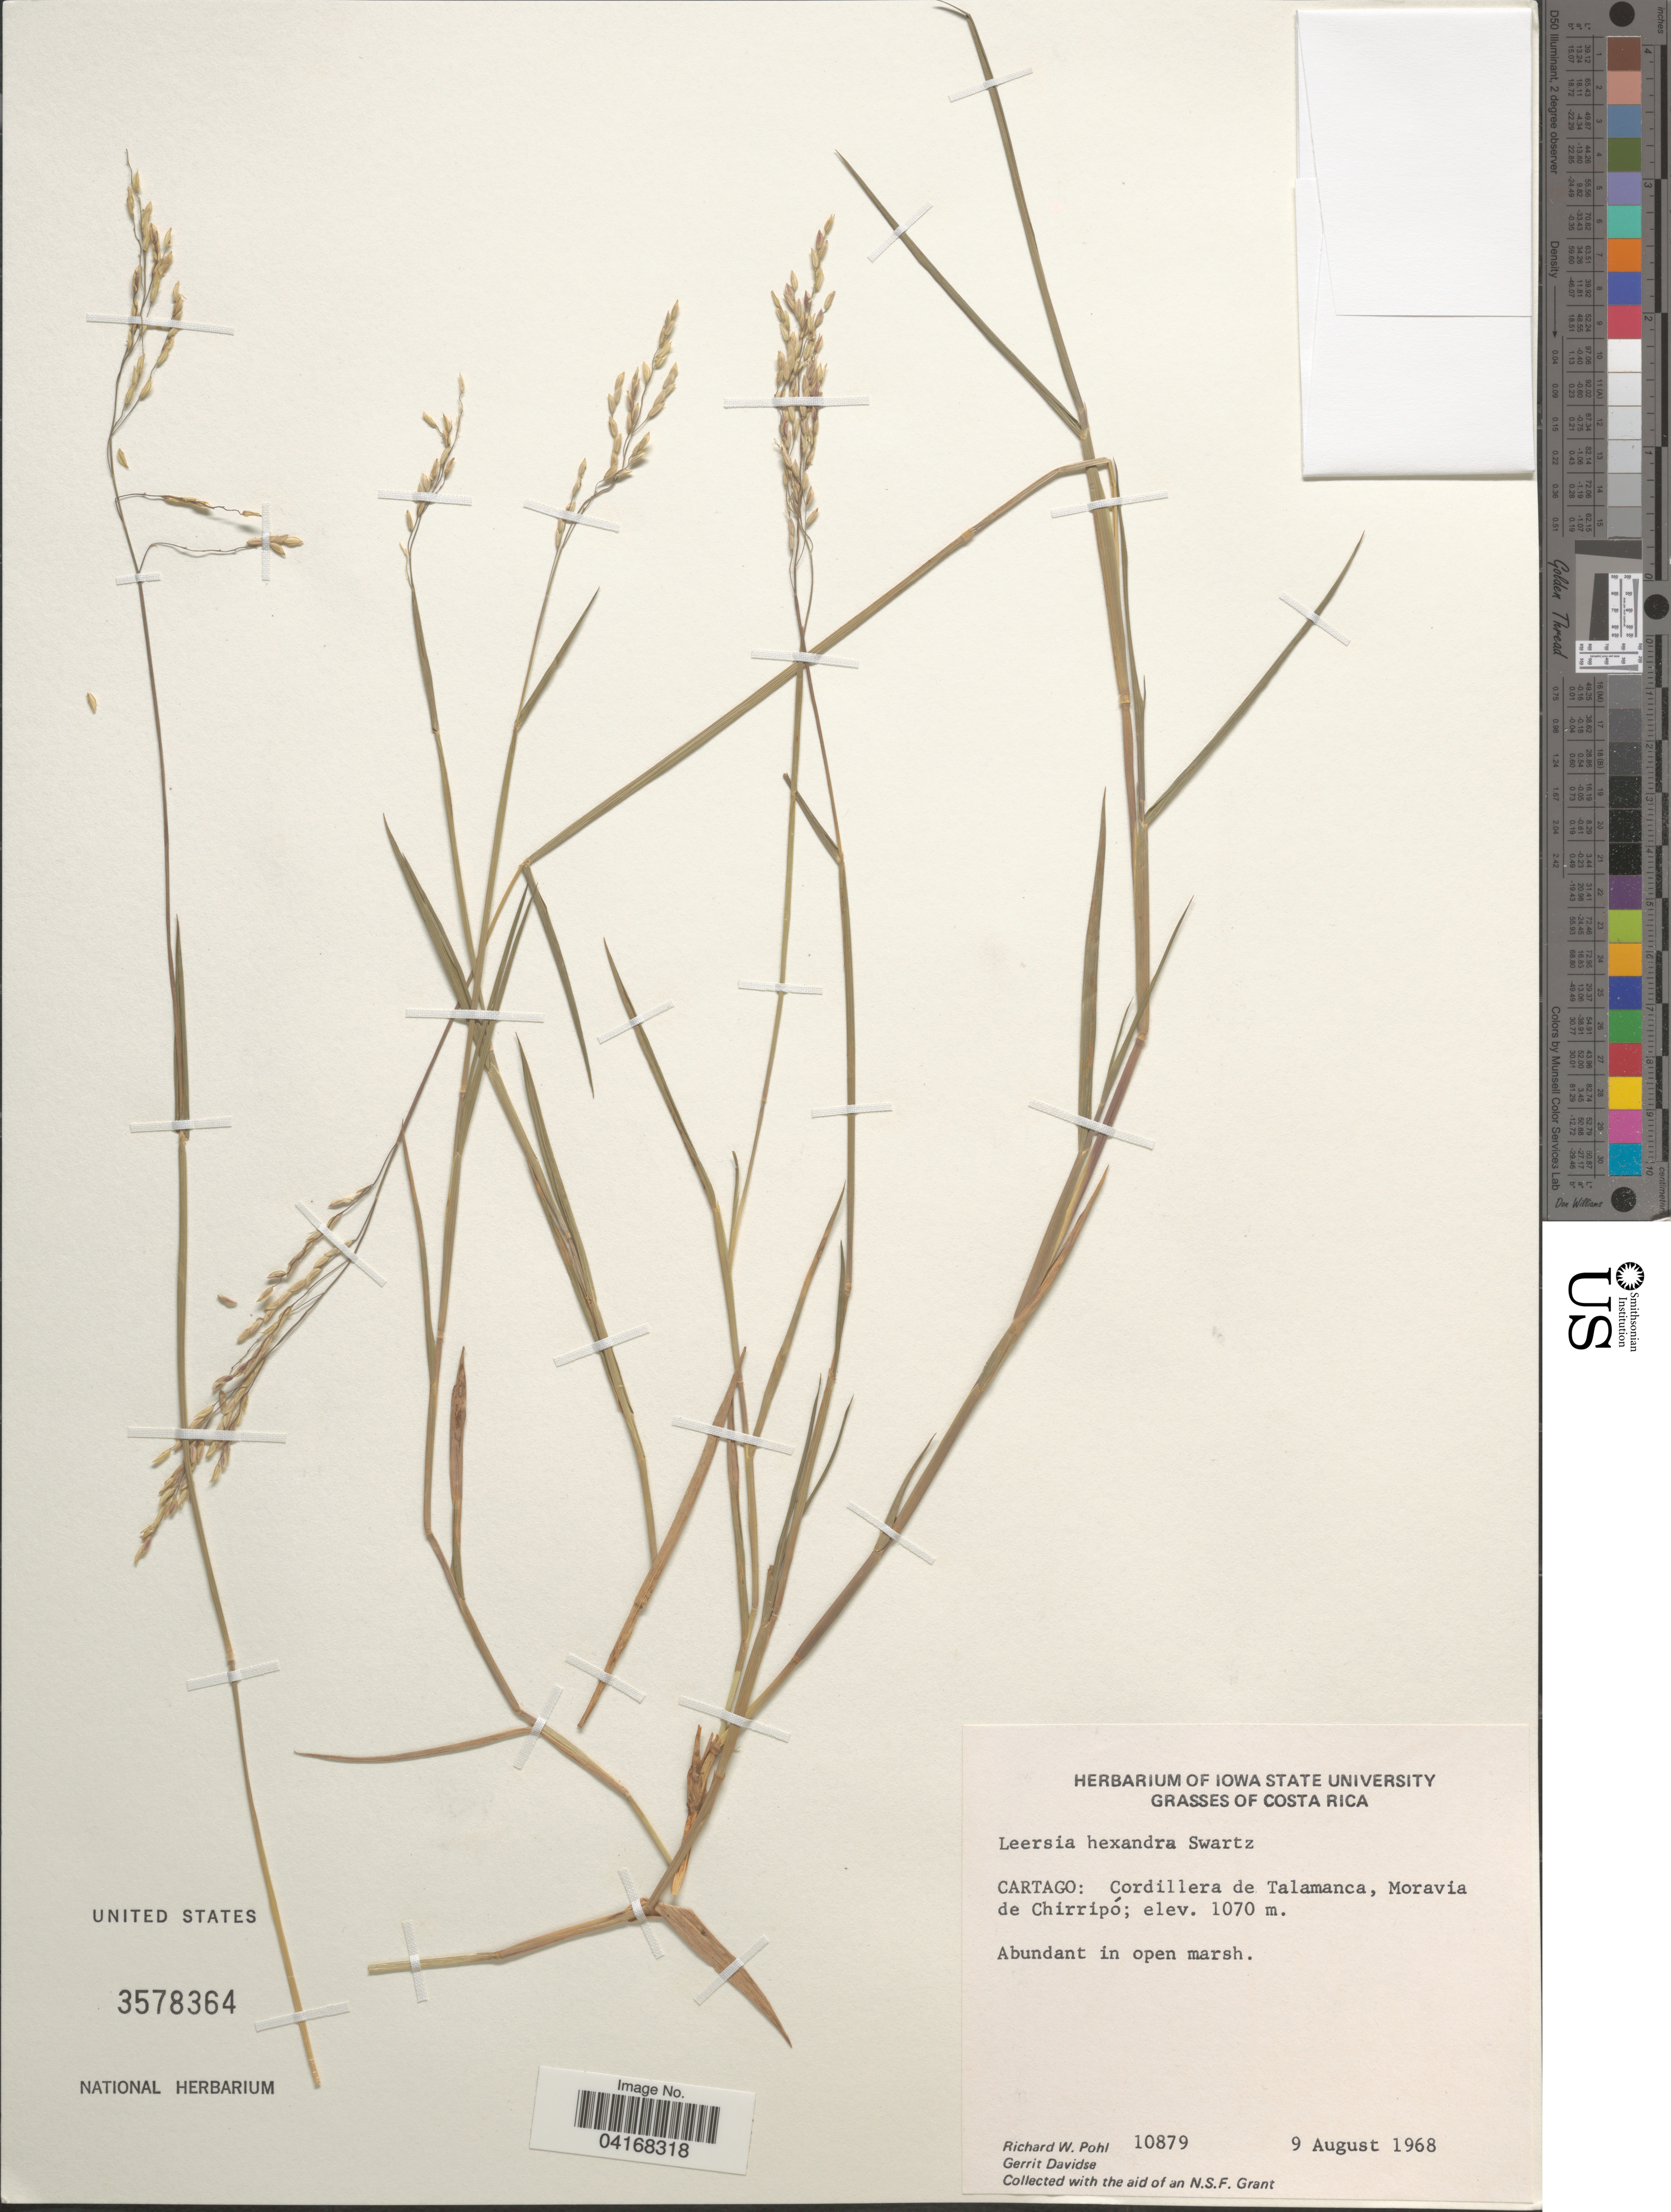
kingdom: Plantae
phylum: Tracheophyta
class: Liliopsida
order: Poales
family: Poaceae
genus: Leersia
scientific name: Leersia hexandra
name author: Sw.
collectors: R. W. Pohl & G. Davidse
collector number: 10879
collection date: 1968-08-09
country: Costa Rica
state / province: Cartago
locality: Cordillera de Talamanca, Moravia de Chirripó.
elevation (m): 1070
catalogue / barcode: US 3578364